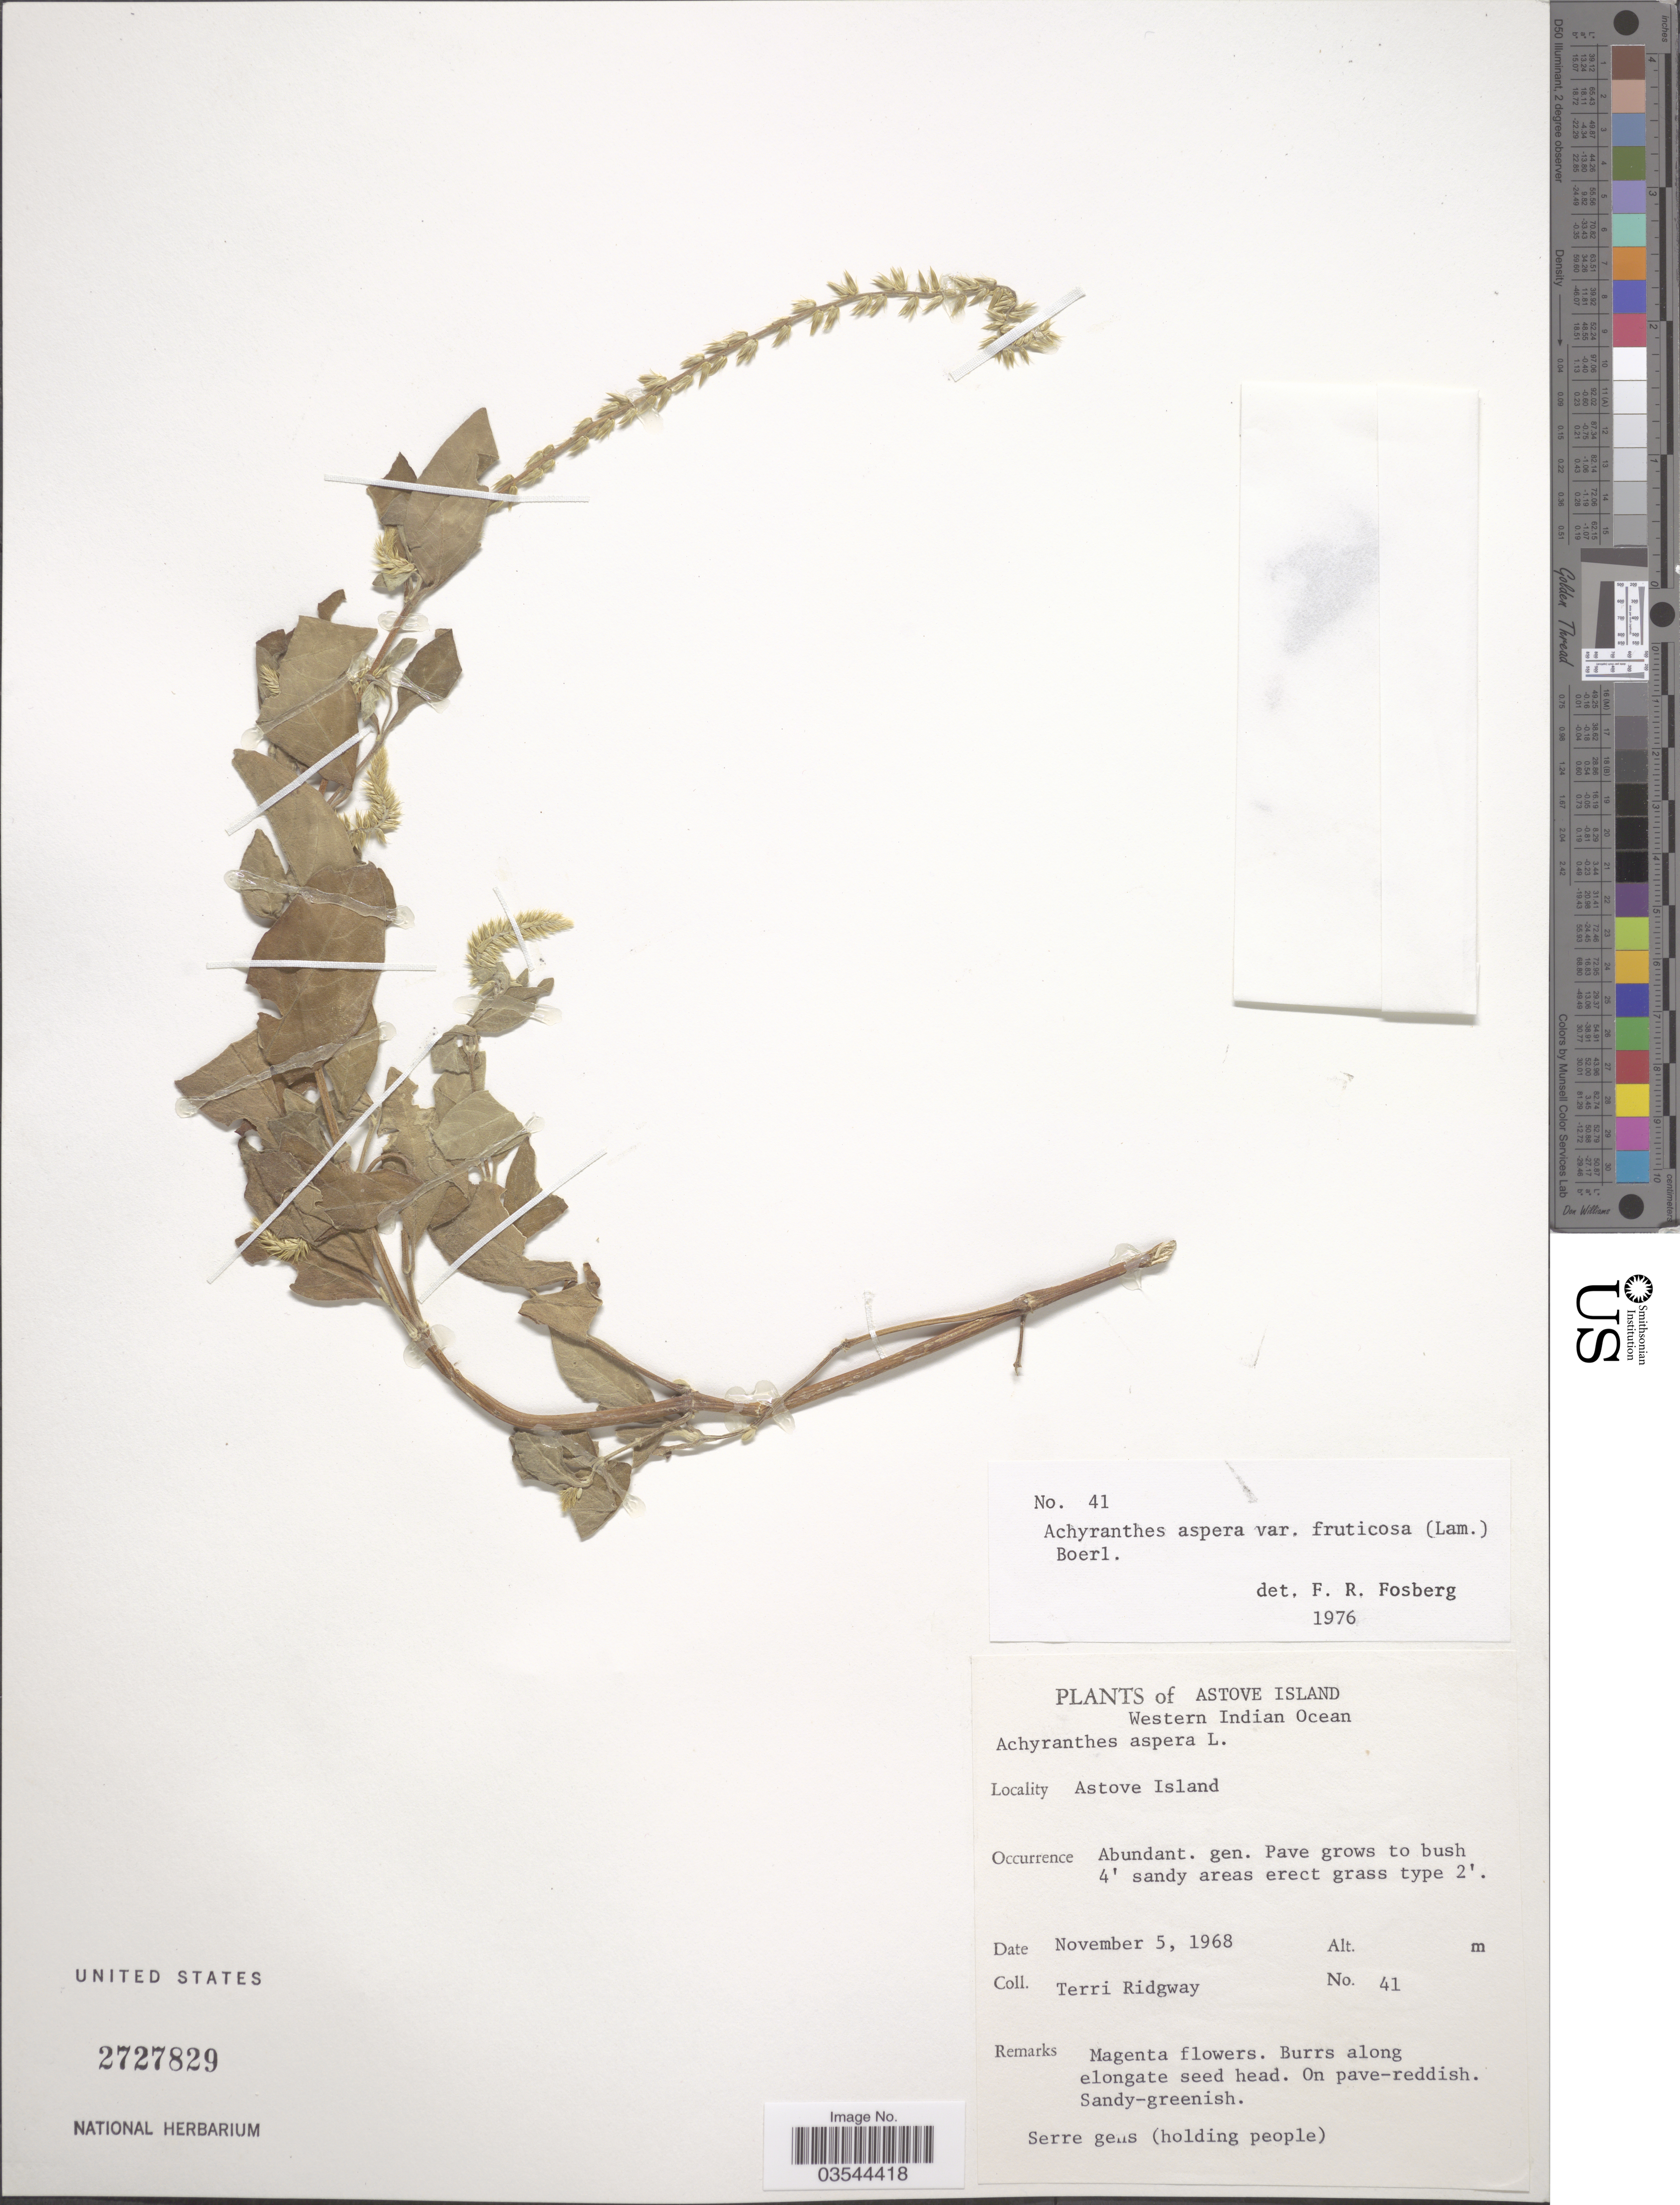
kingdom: Plantae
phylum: Tracheophyta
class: Magnoliopsida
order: Caryophyllales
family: Amaranthaceae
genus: Achyranthes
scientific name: Achyranthes aspera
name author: L.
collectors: T. Ridgway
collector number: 41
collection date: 1968-11-05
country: Seychelles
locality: Astove Island. (Western Indian Ocean).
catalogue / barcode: US 2727829